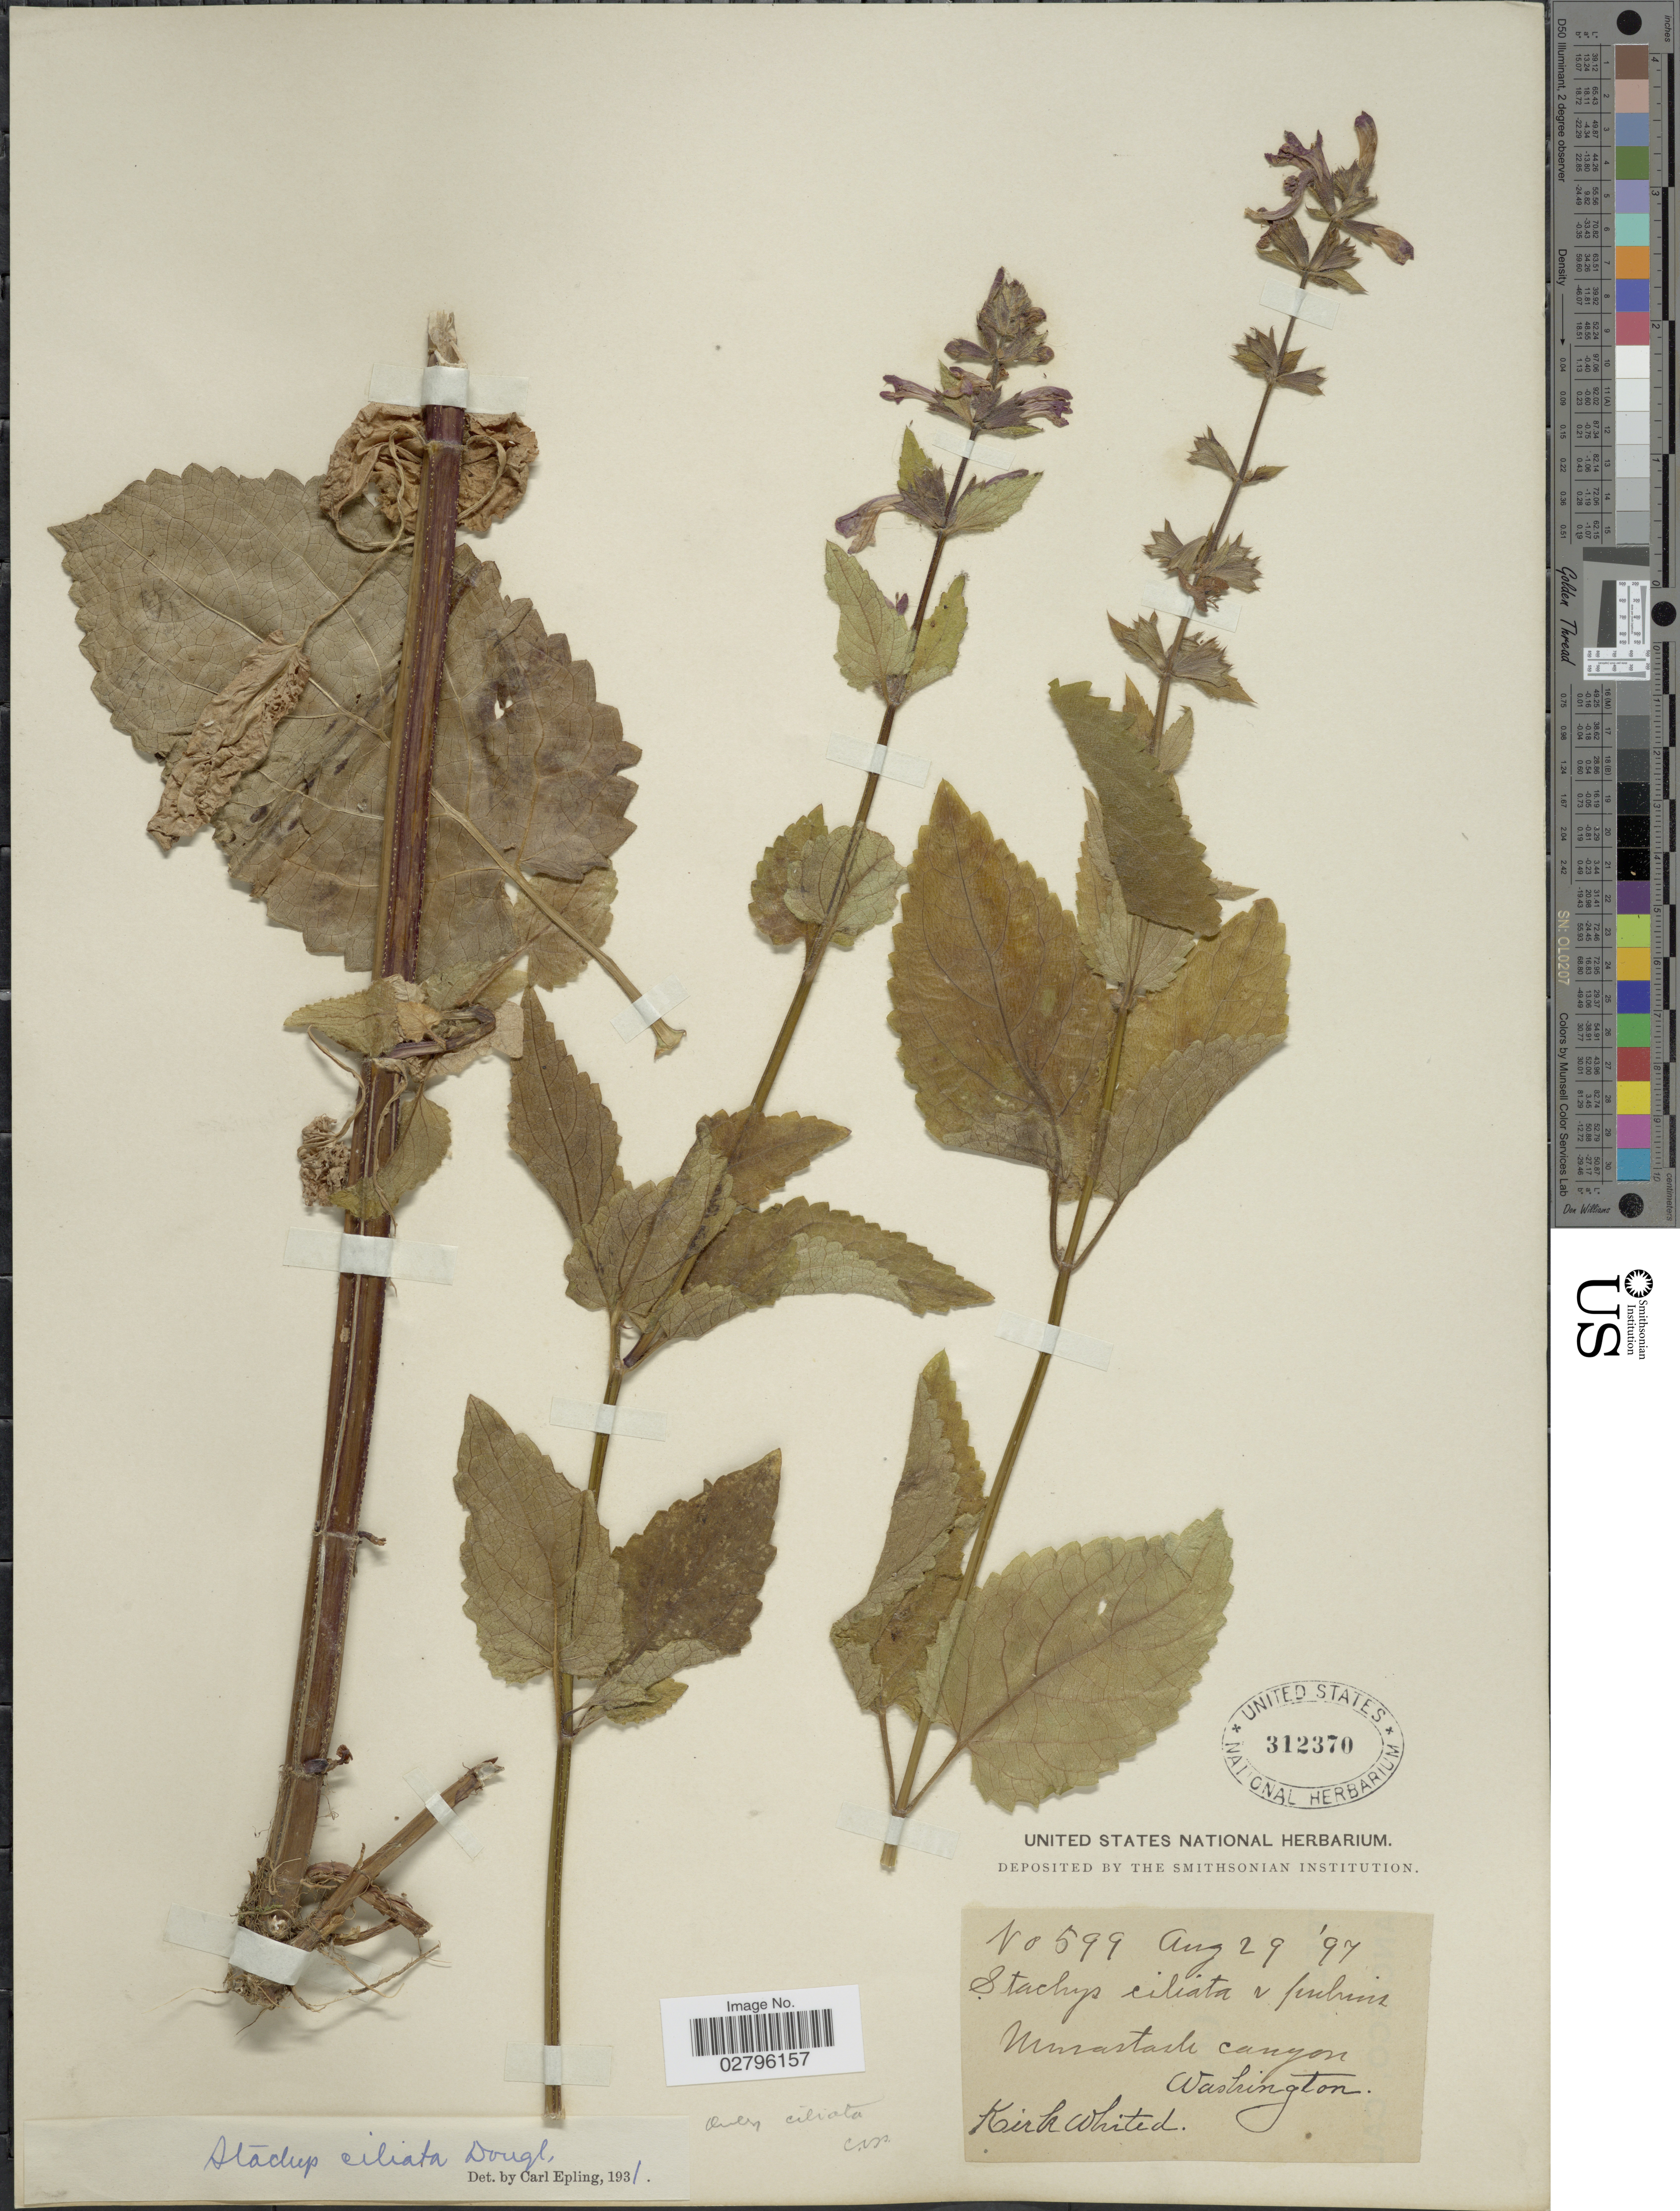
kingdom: Plantae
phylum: Tracheophyta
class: Magnoliopsida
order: Lamiales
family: Lamiaceae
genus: Stachys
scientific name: Stachys ciliata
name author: Douglas ex Benth.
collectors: K. Whited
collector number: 599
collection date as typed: Transcribed d/m/y: 29/8/97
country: United States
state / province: Washington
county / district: Kittitas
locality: Manastash Canyon, Washington.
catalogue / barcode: US 312370